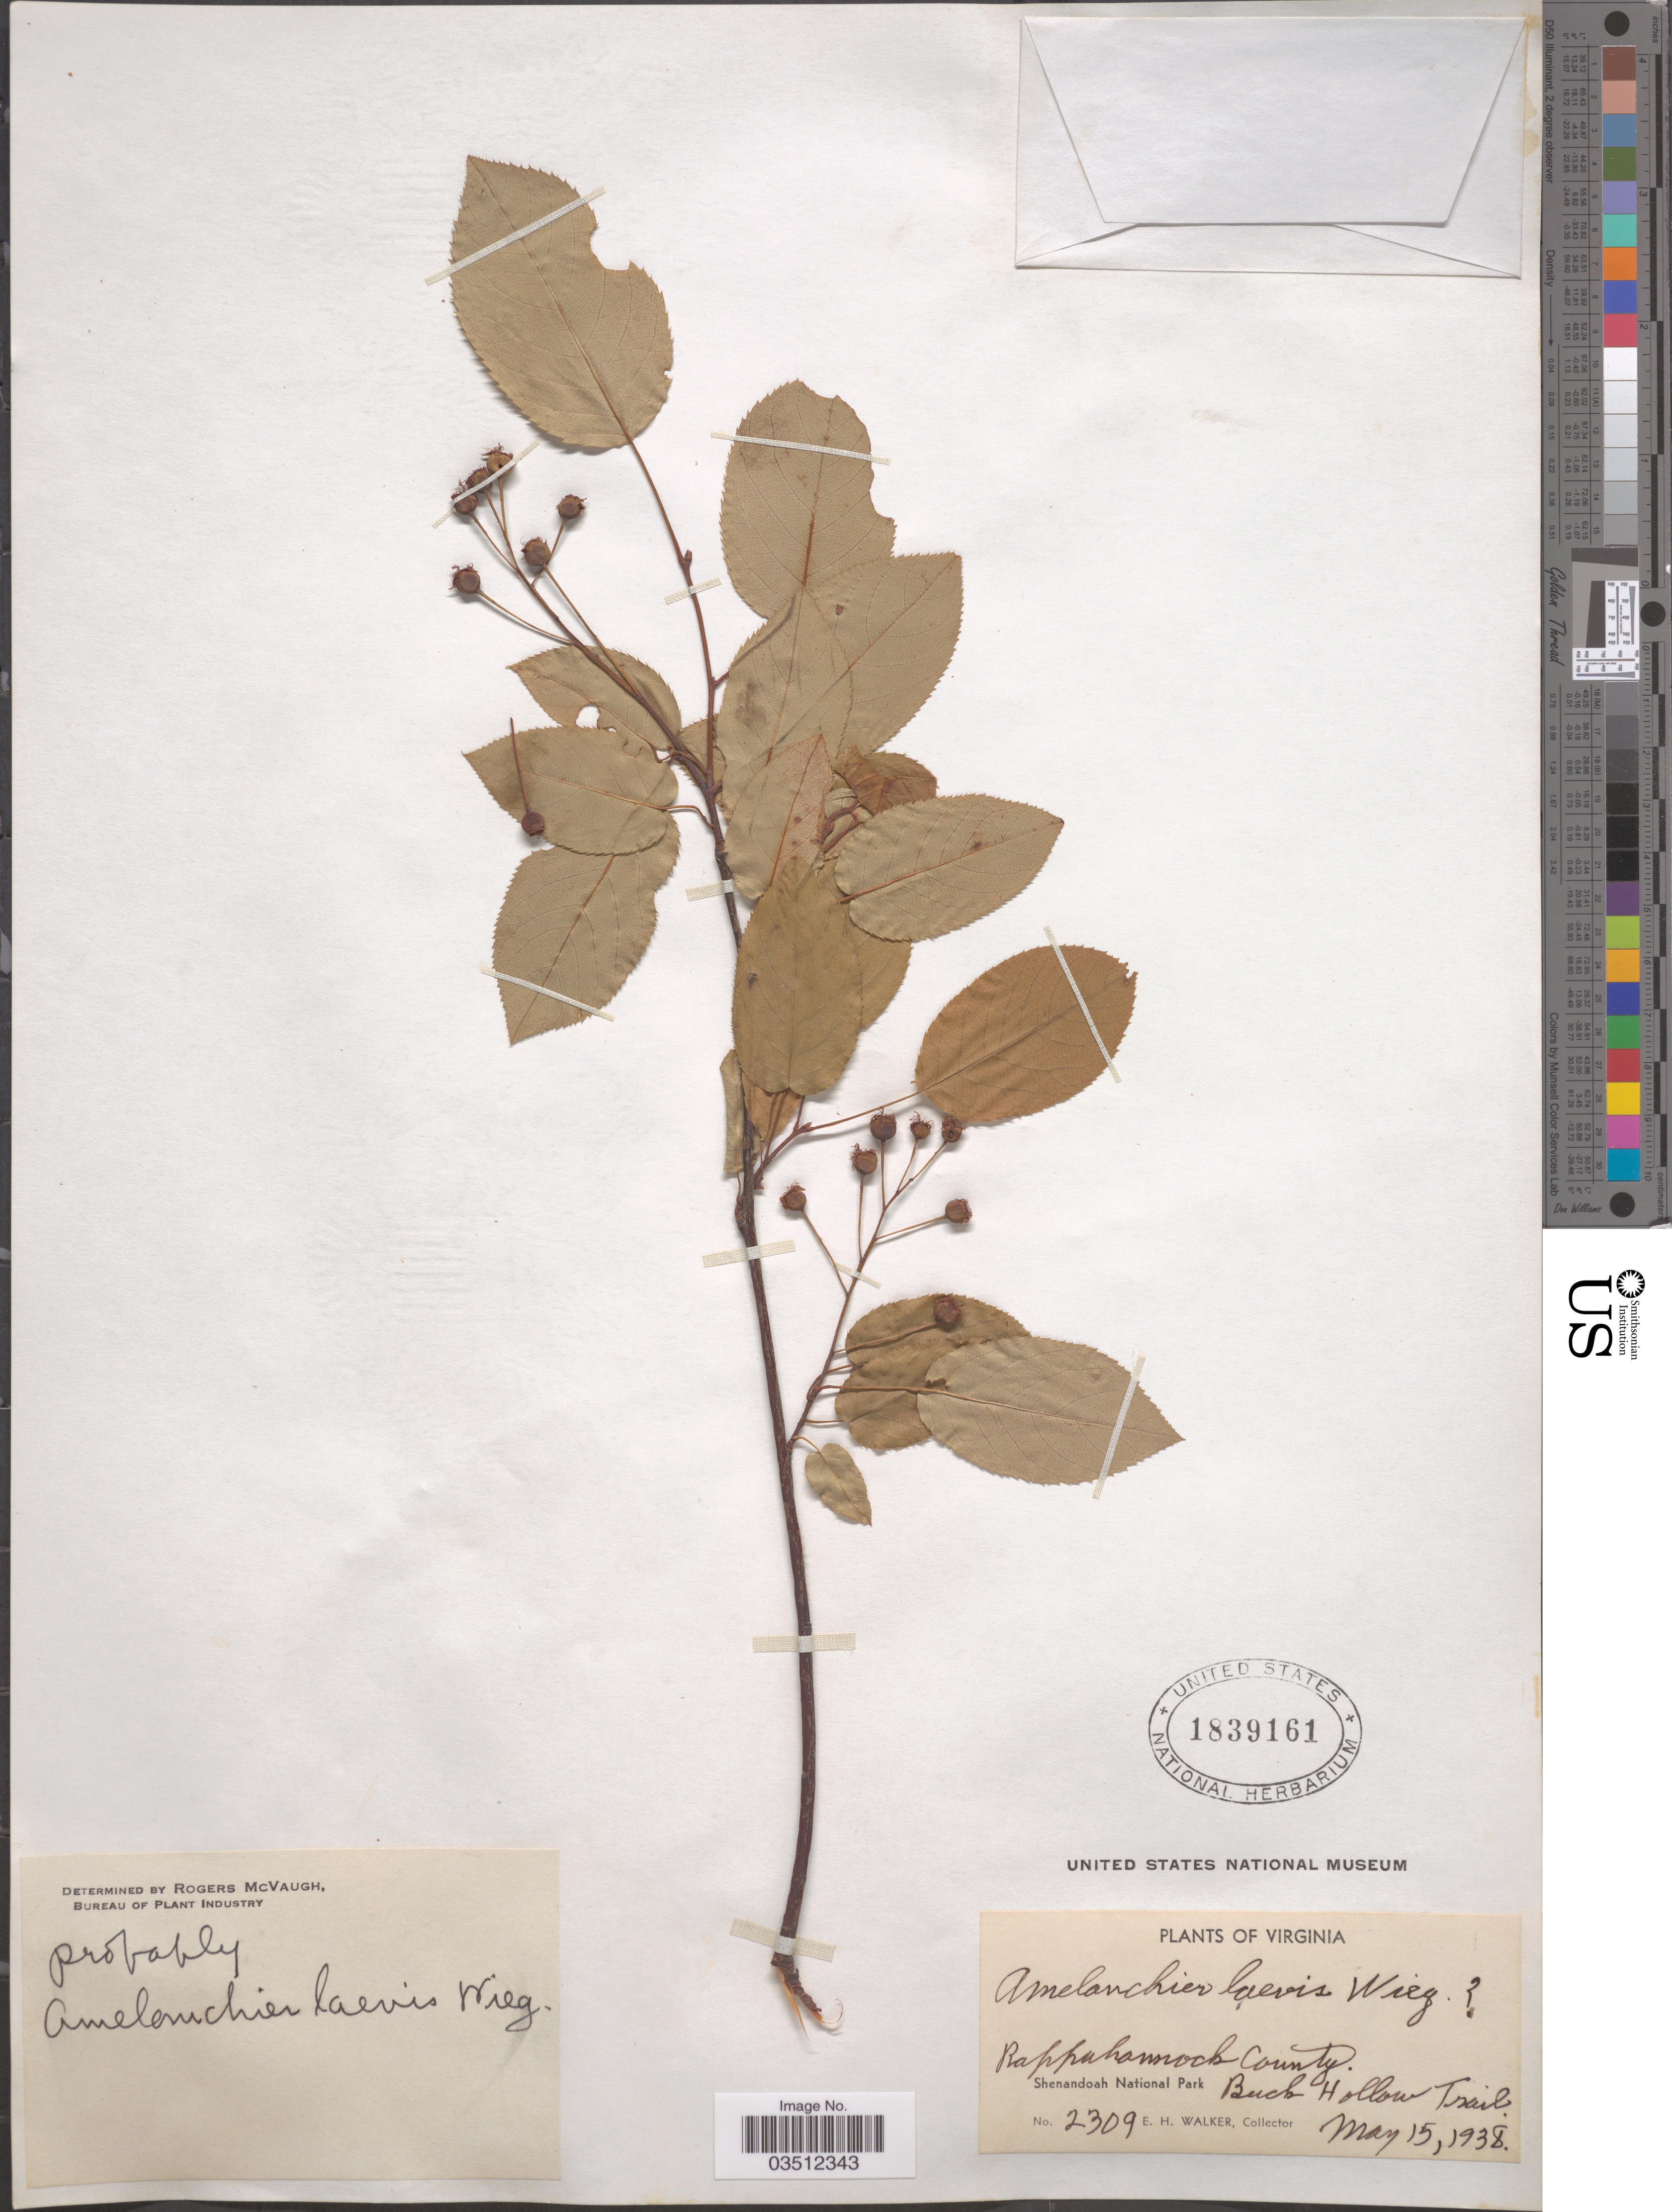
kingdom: Plantae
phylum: Tracheophyta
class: Magnoliopsida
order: Rosales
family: Rosaceae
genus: Amelanchier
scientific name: Amelanchier laevis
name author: Wiegand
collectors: E. H. Walker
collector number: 2309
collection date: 1938-05-15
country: United States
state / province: Virginia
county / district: Rappahannock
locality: Shenandoah National Park. Buck Hollow Trail.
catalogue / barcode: US 1839161